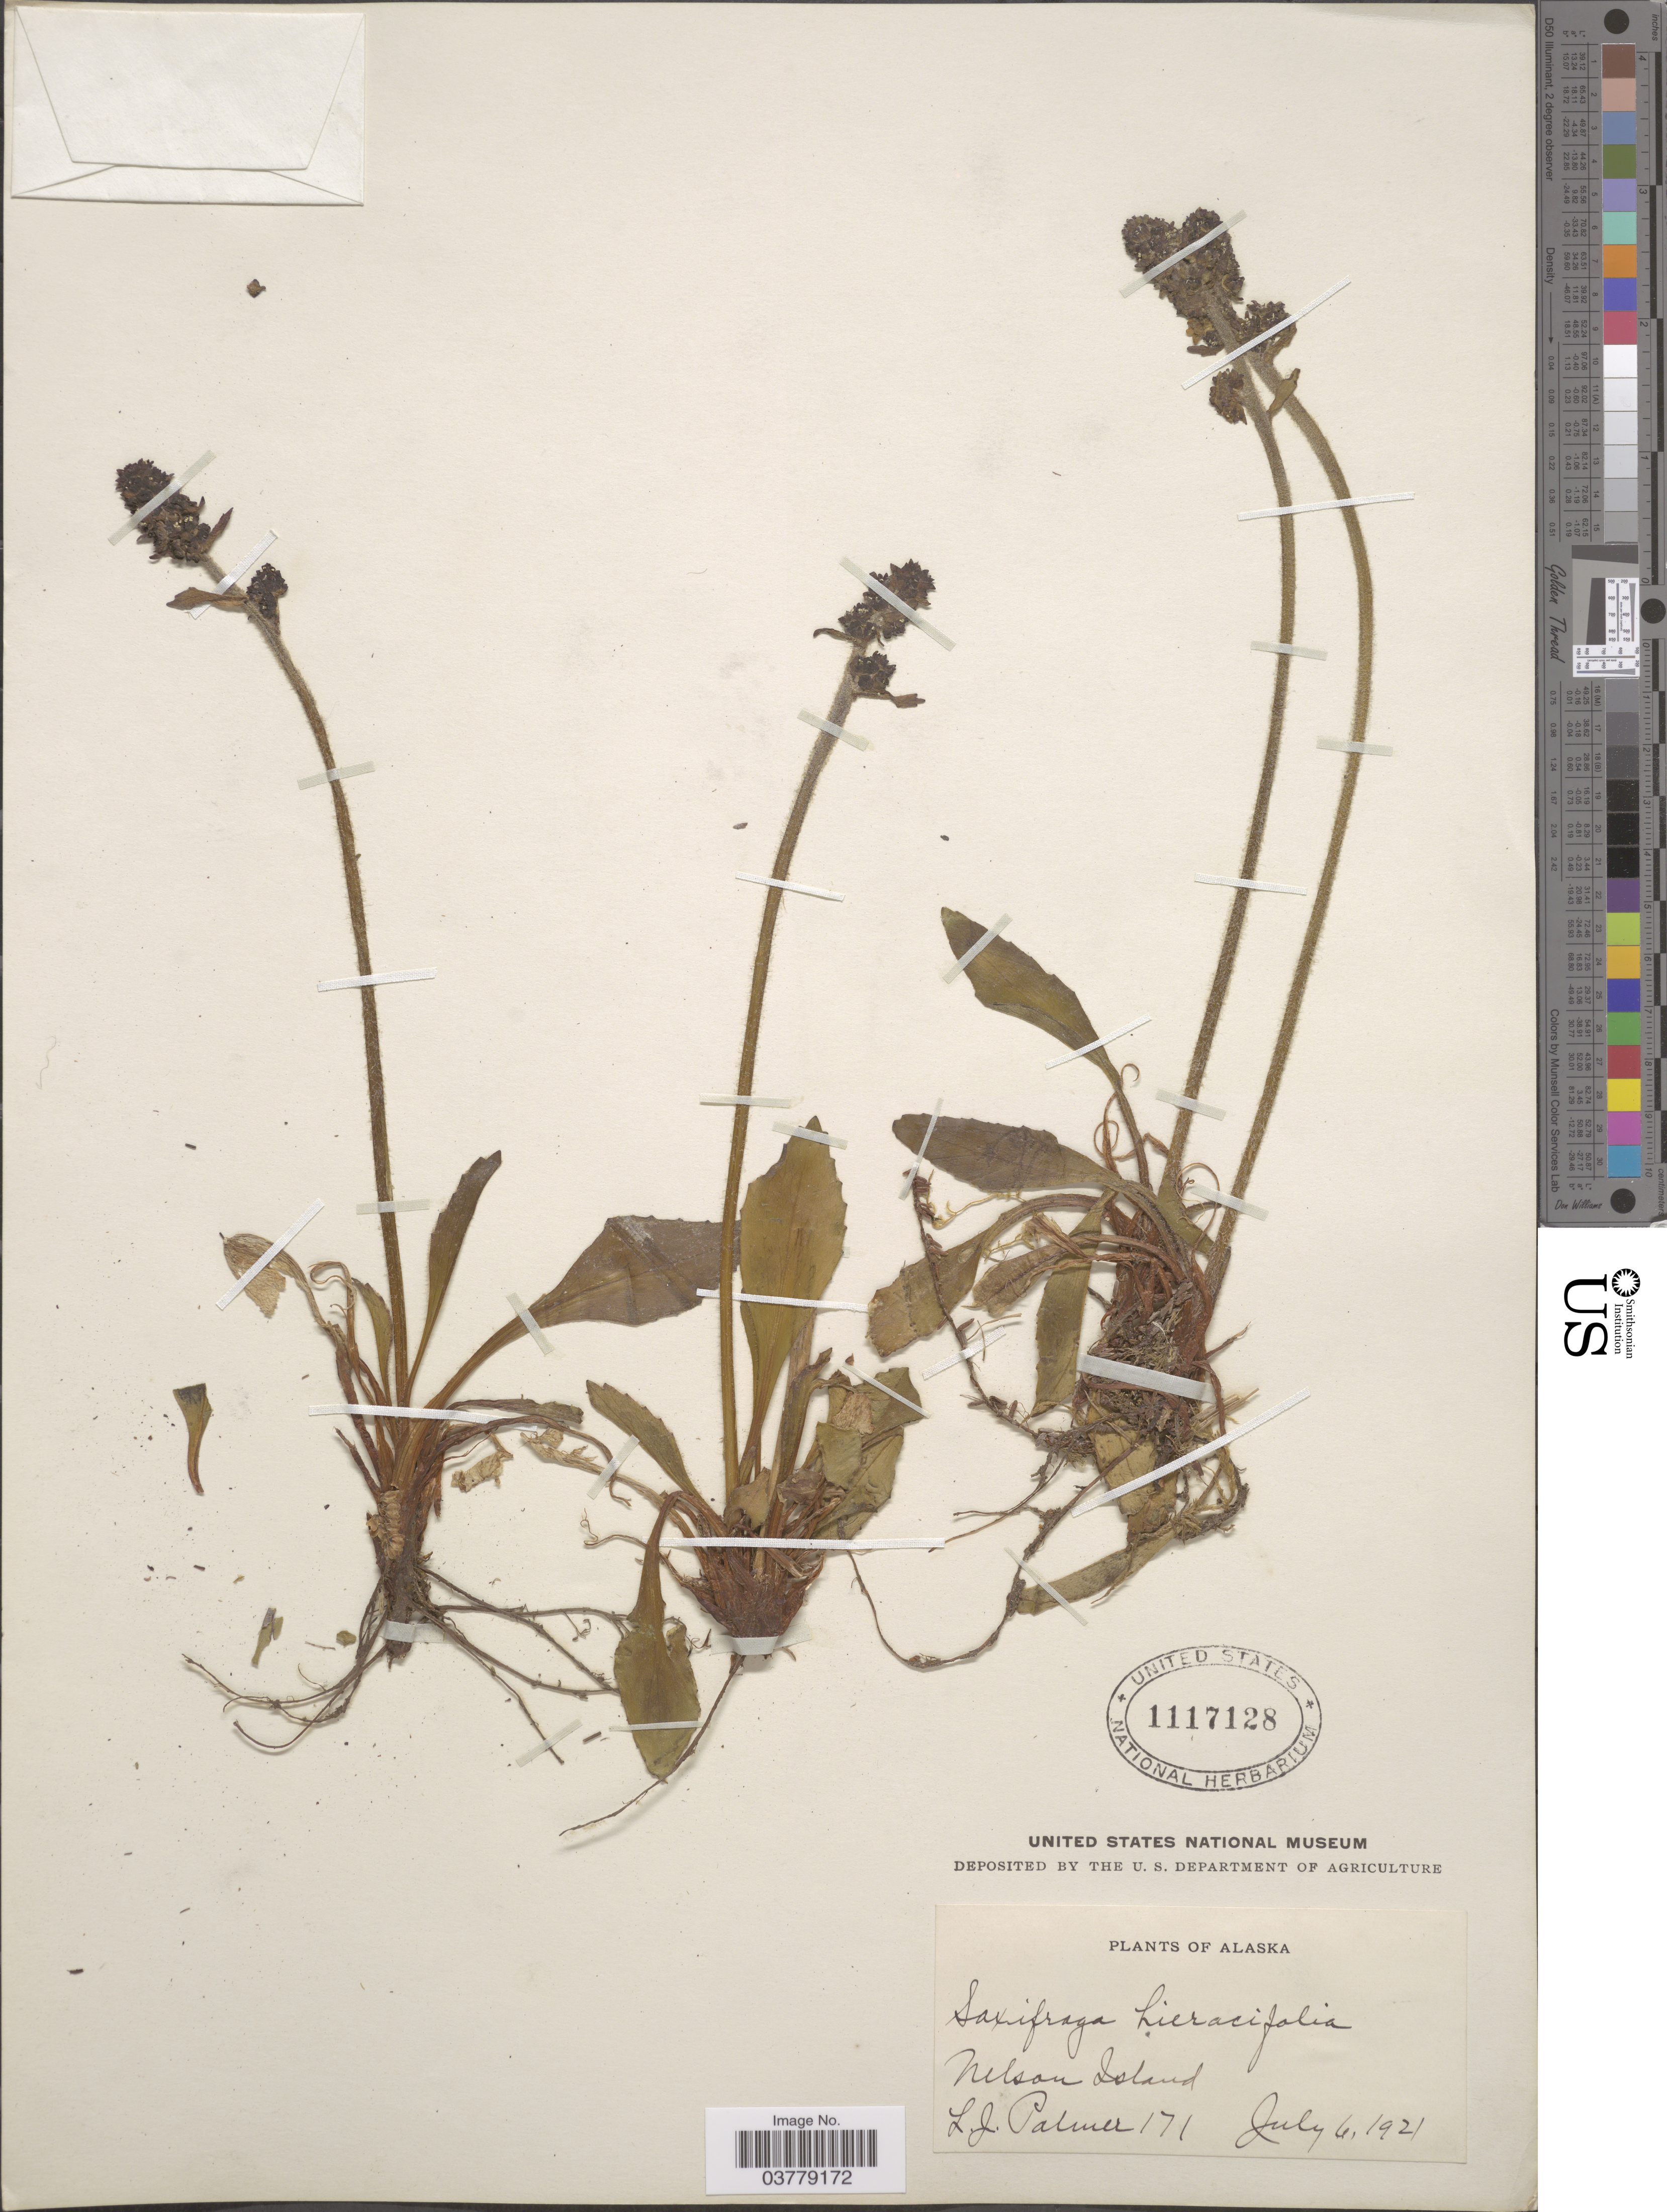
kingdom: Plantae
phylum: Tracheophyta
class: Magnoliopsida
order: Saxifragales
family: Saxifragaceae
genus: Micranthes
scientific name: Micranthes hieraciifolia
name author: (Waldst. & Kit. ex Willd.) Haw.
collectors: L. J. Palmer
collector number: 171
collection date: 1921-07-06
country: United States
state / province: Alaska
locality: Nelson Island.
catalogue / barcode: US 1117128